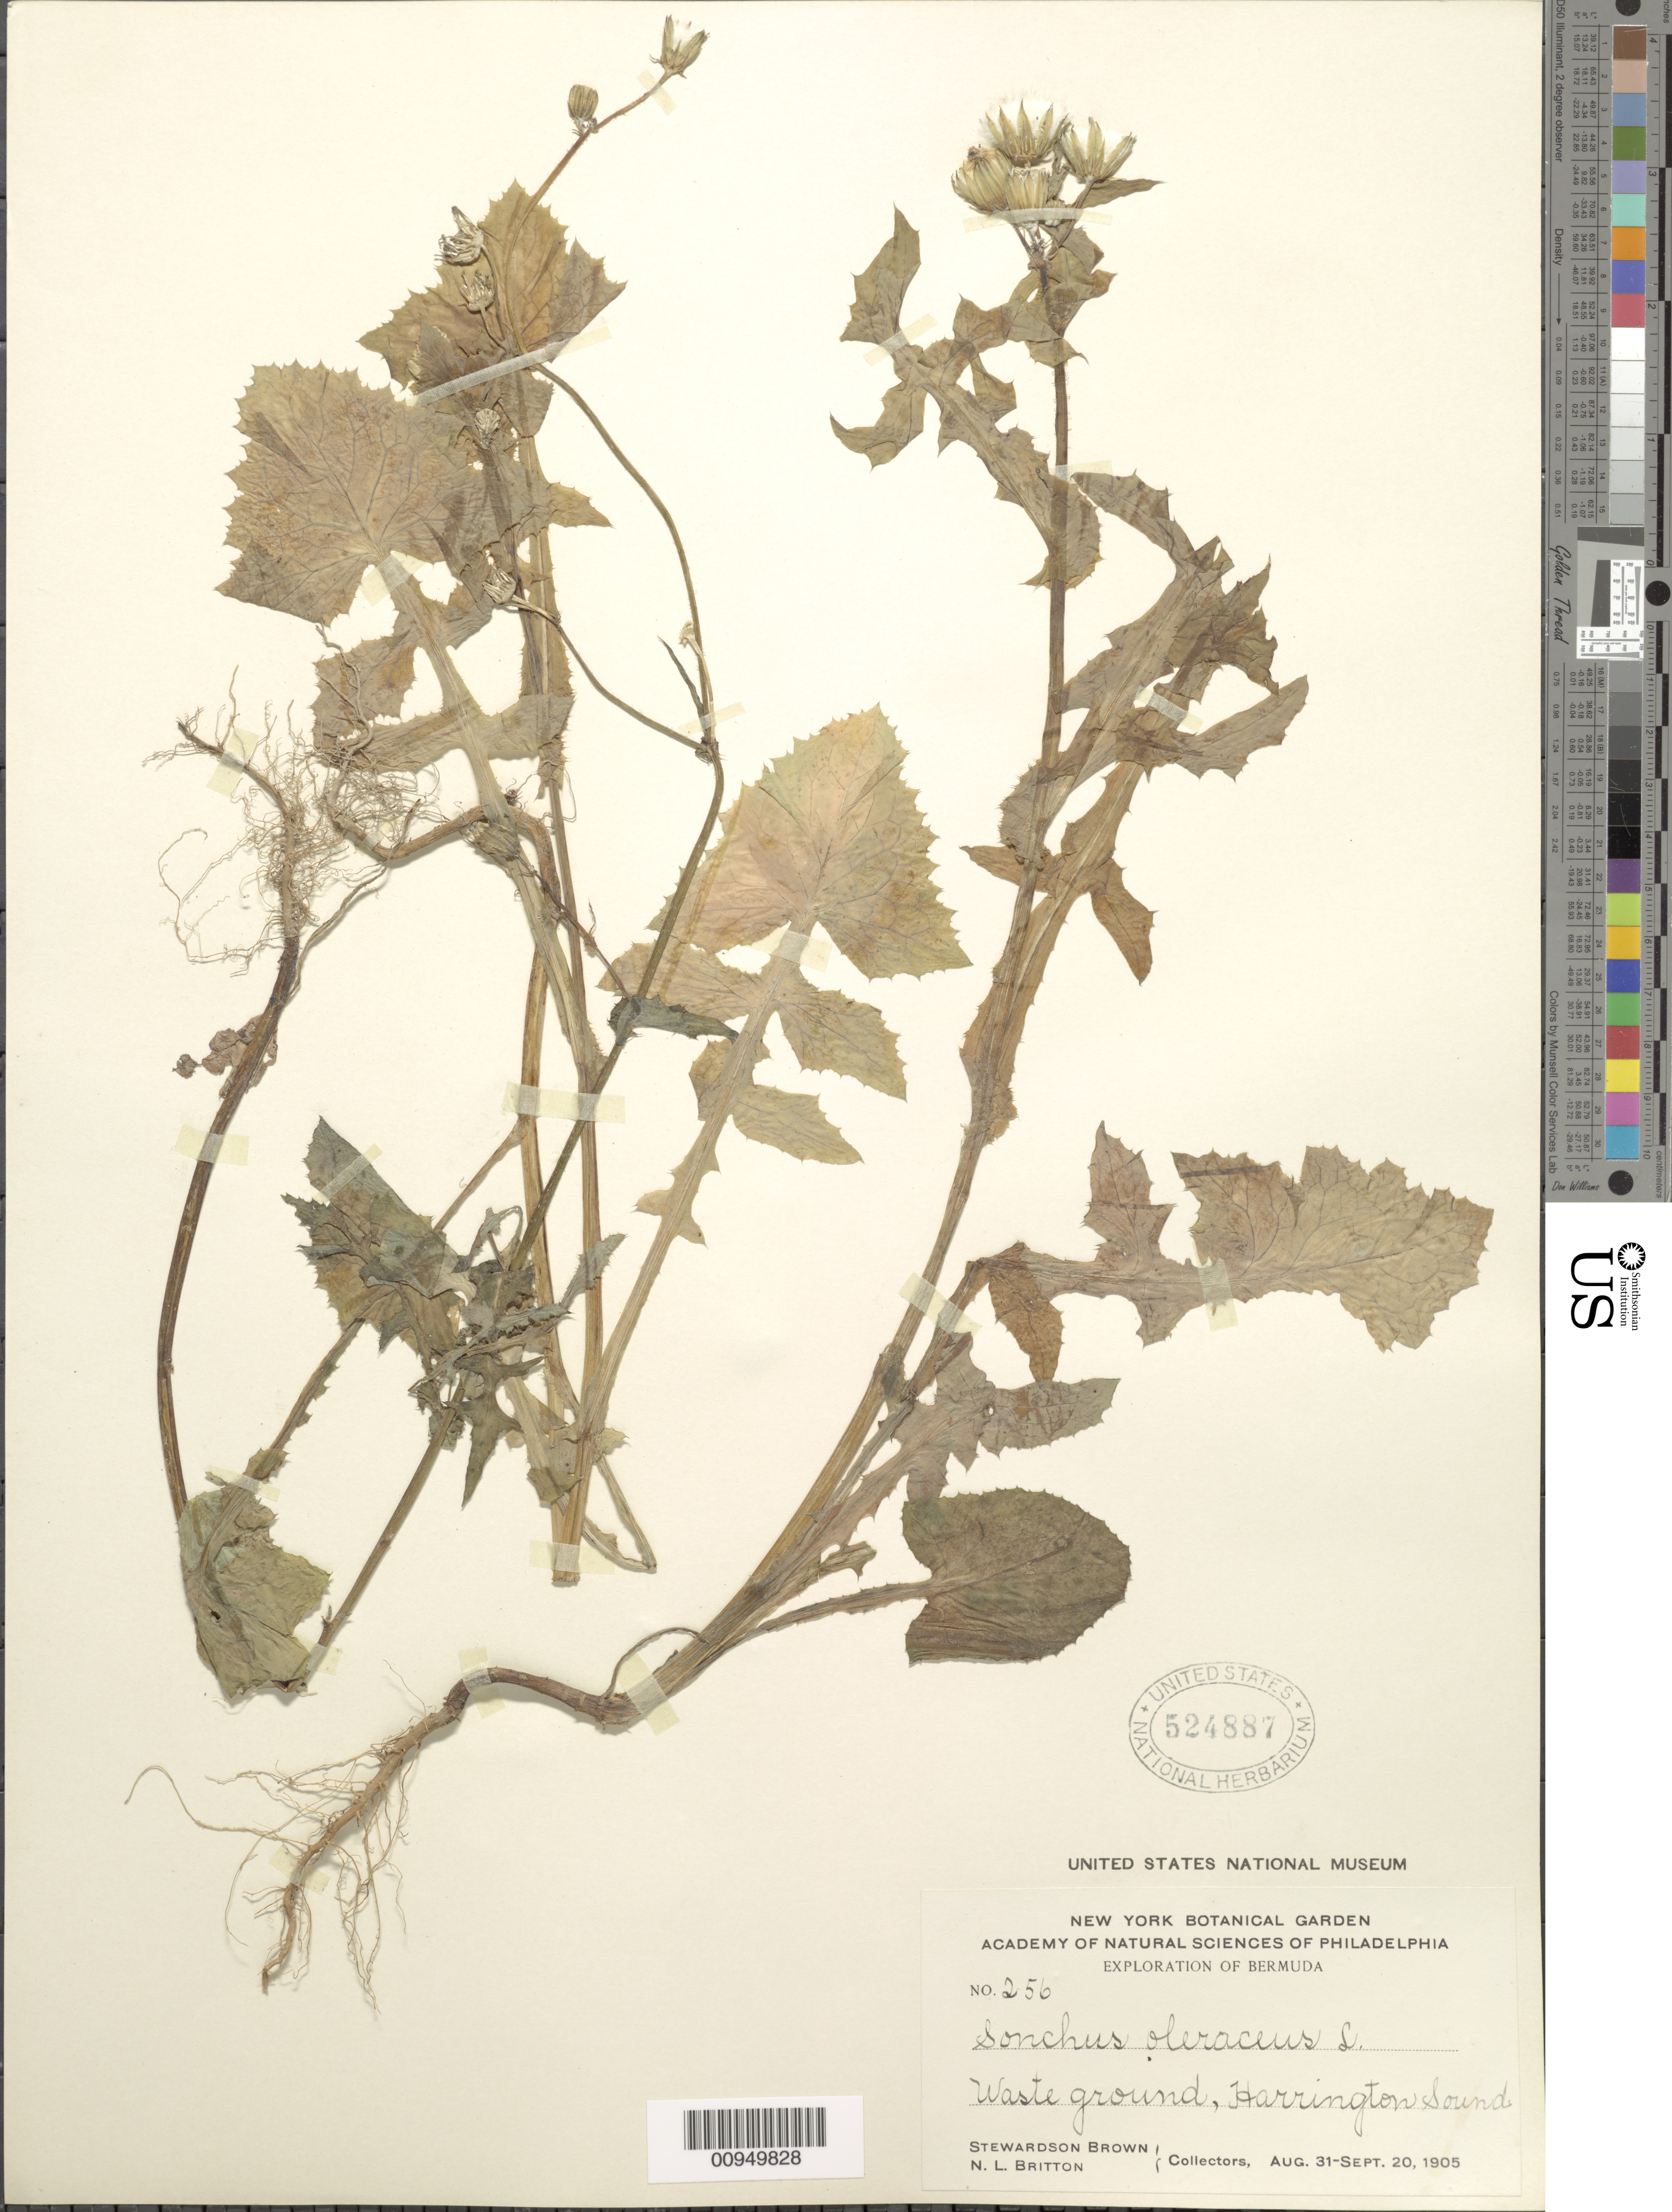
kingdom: Plantae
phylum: Tracheophyta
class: Magnoliopsida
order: Asterales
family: Asteraceae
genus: Sonchus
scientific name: Sonchus oleraceus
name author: L.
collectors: S. Brown & N. Britton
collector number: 256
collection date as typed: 31 Aug 1905 to 20 Sep 1905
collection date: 1905-08-31/1905-09-20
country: Bermuda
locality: Harrington Sound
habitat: Waste ground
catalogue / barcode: US 524887